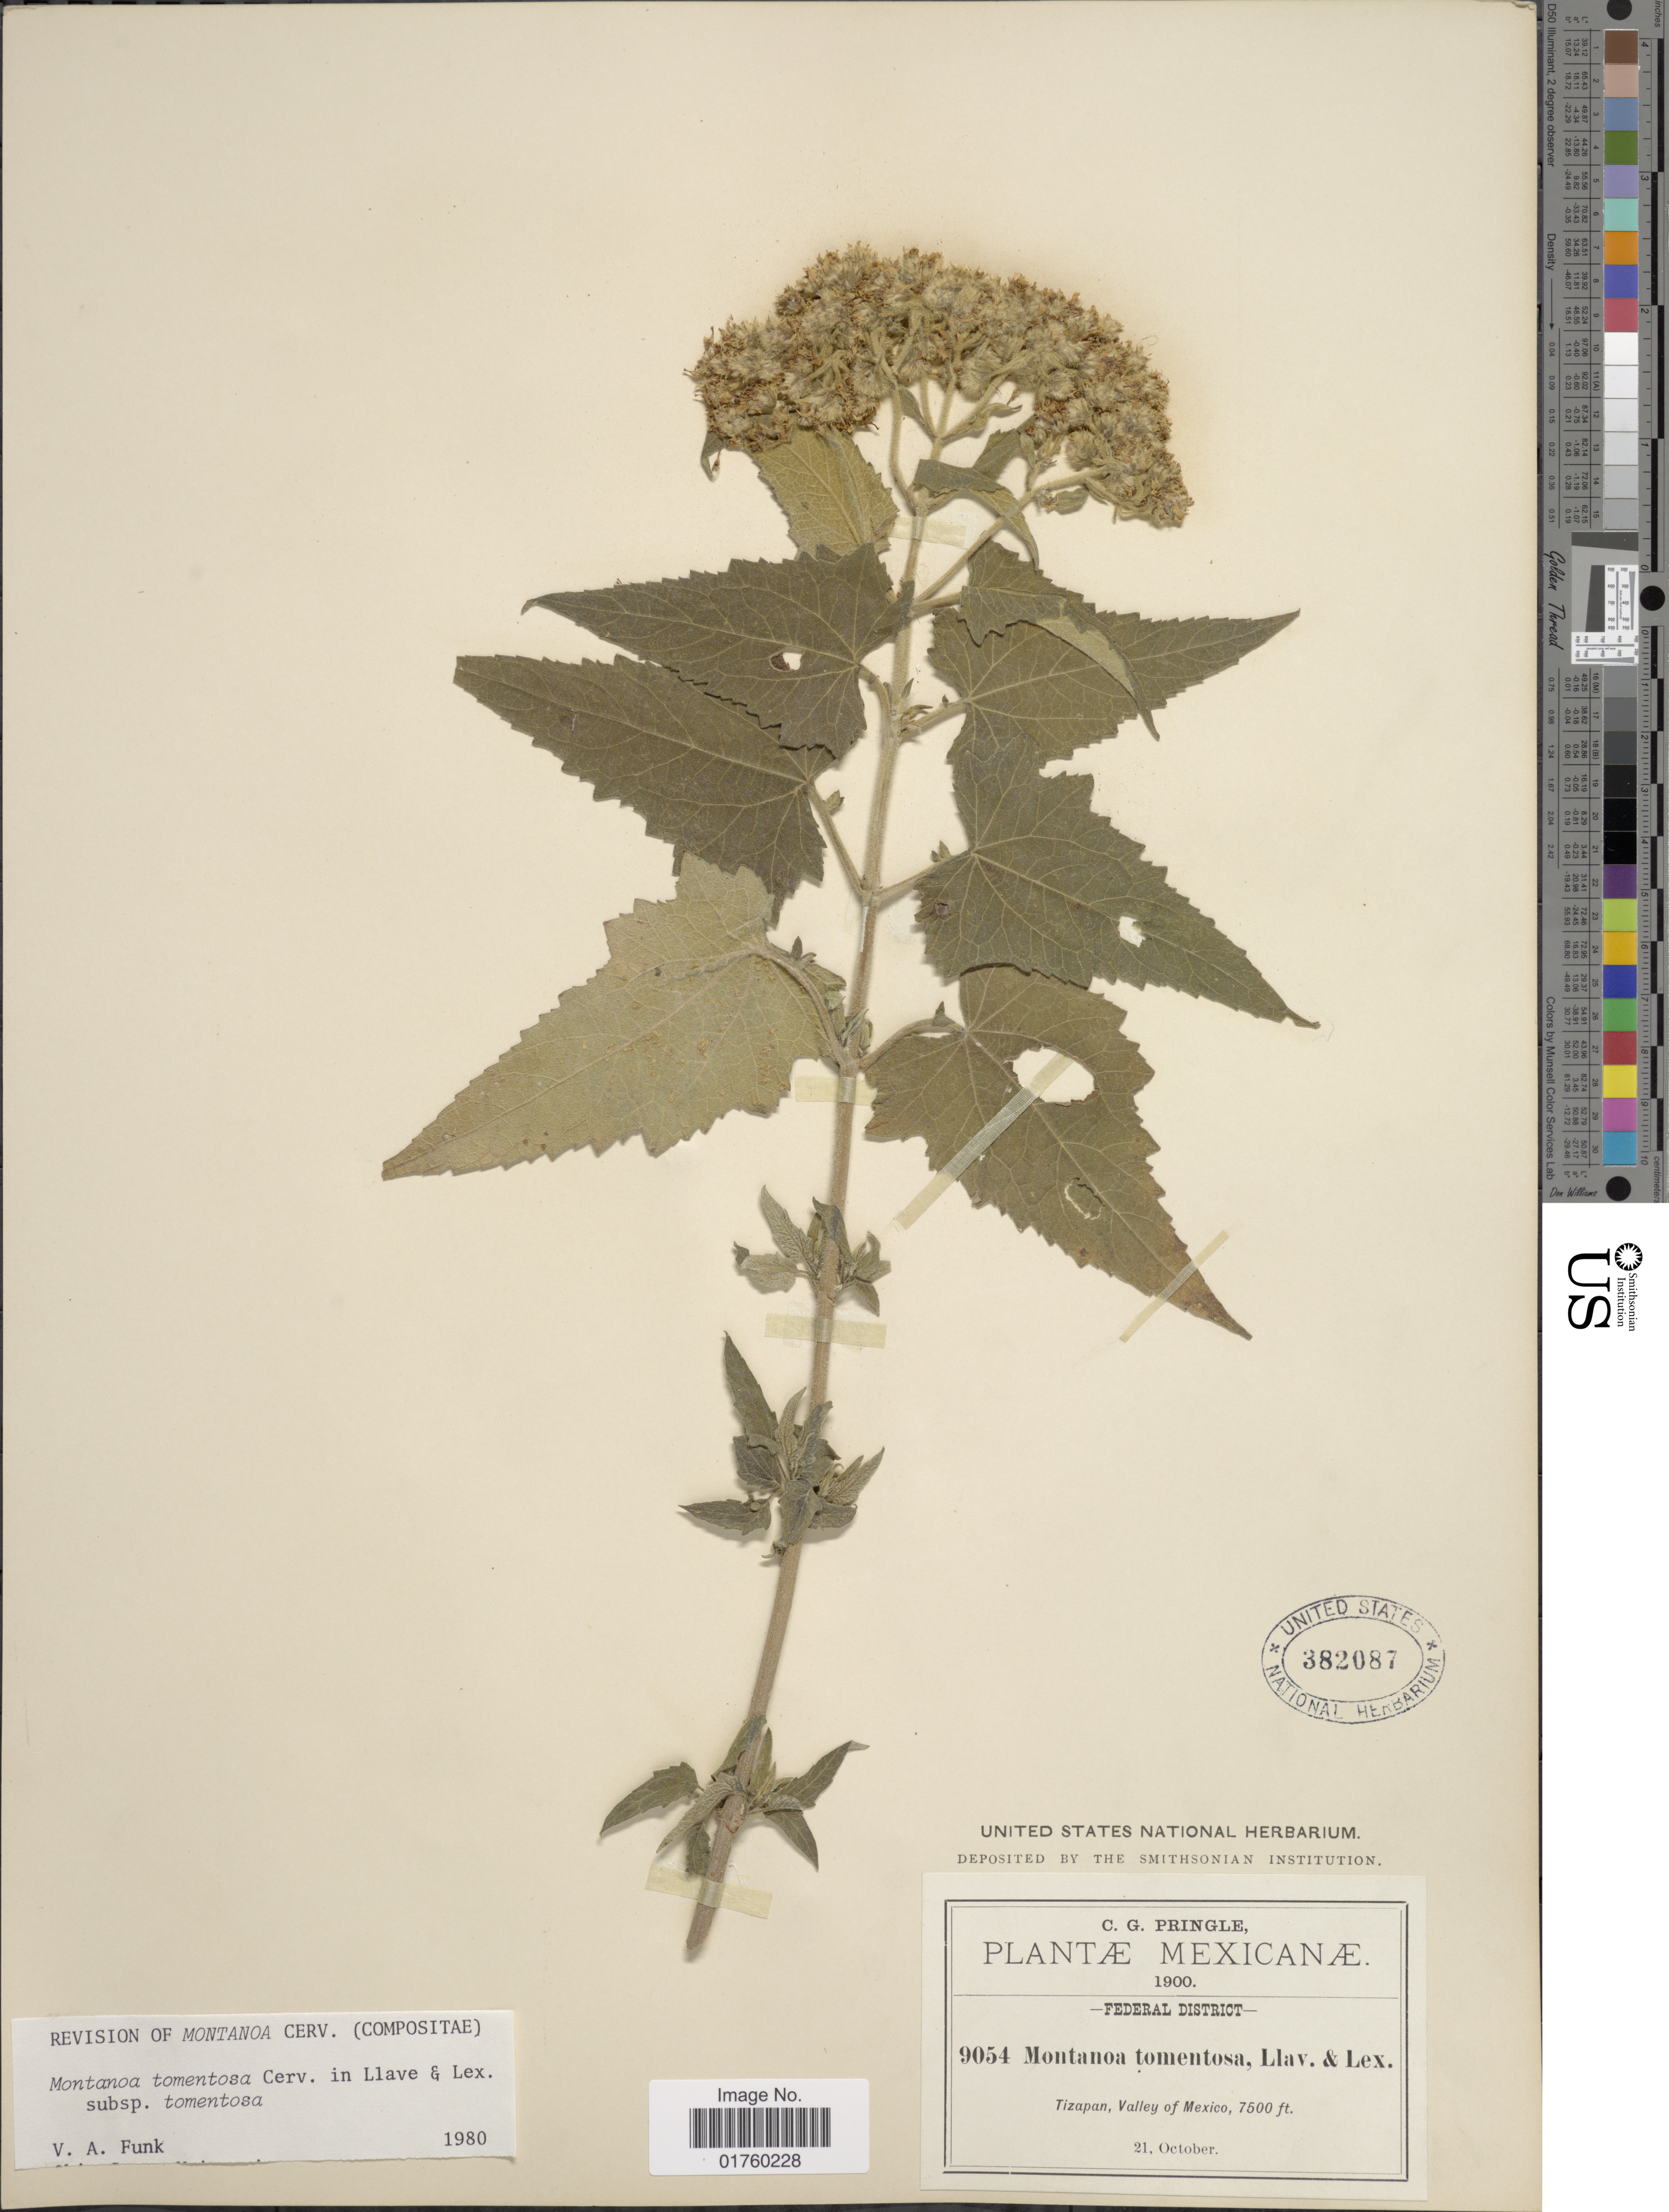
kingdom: Plantae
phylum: Tracheophyta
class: Magnoliopsida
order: Asterales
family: Asteraceae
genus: Montanoa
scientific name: Montanoa tomentosa subsp. tomentosa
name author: Cerv.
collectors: C. G. Pringle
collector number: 9054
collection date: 1900-10-21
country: Mexico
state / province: Distrito Federal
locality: Tizapan, Valley of Mexico.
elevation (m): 2286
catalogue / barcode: US 382087